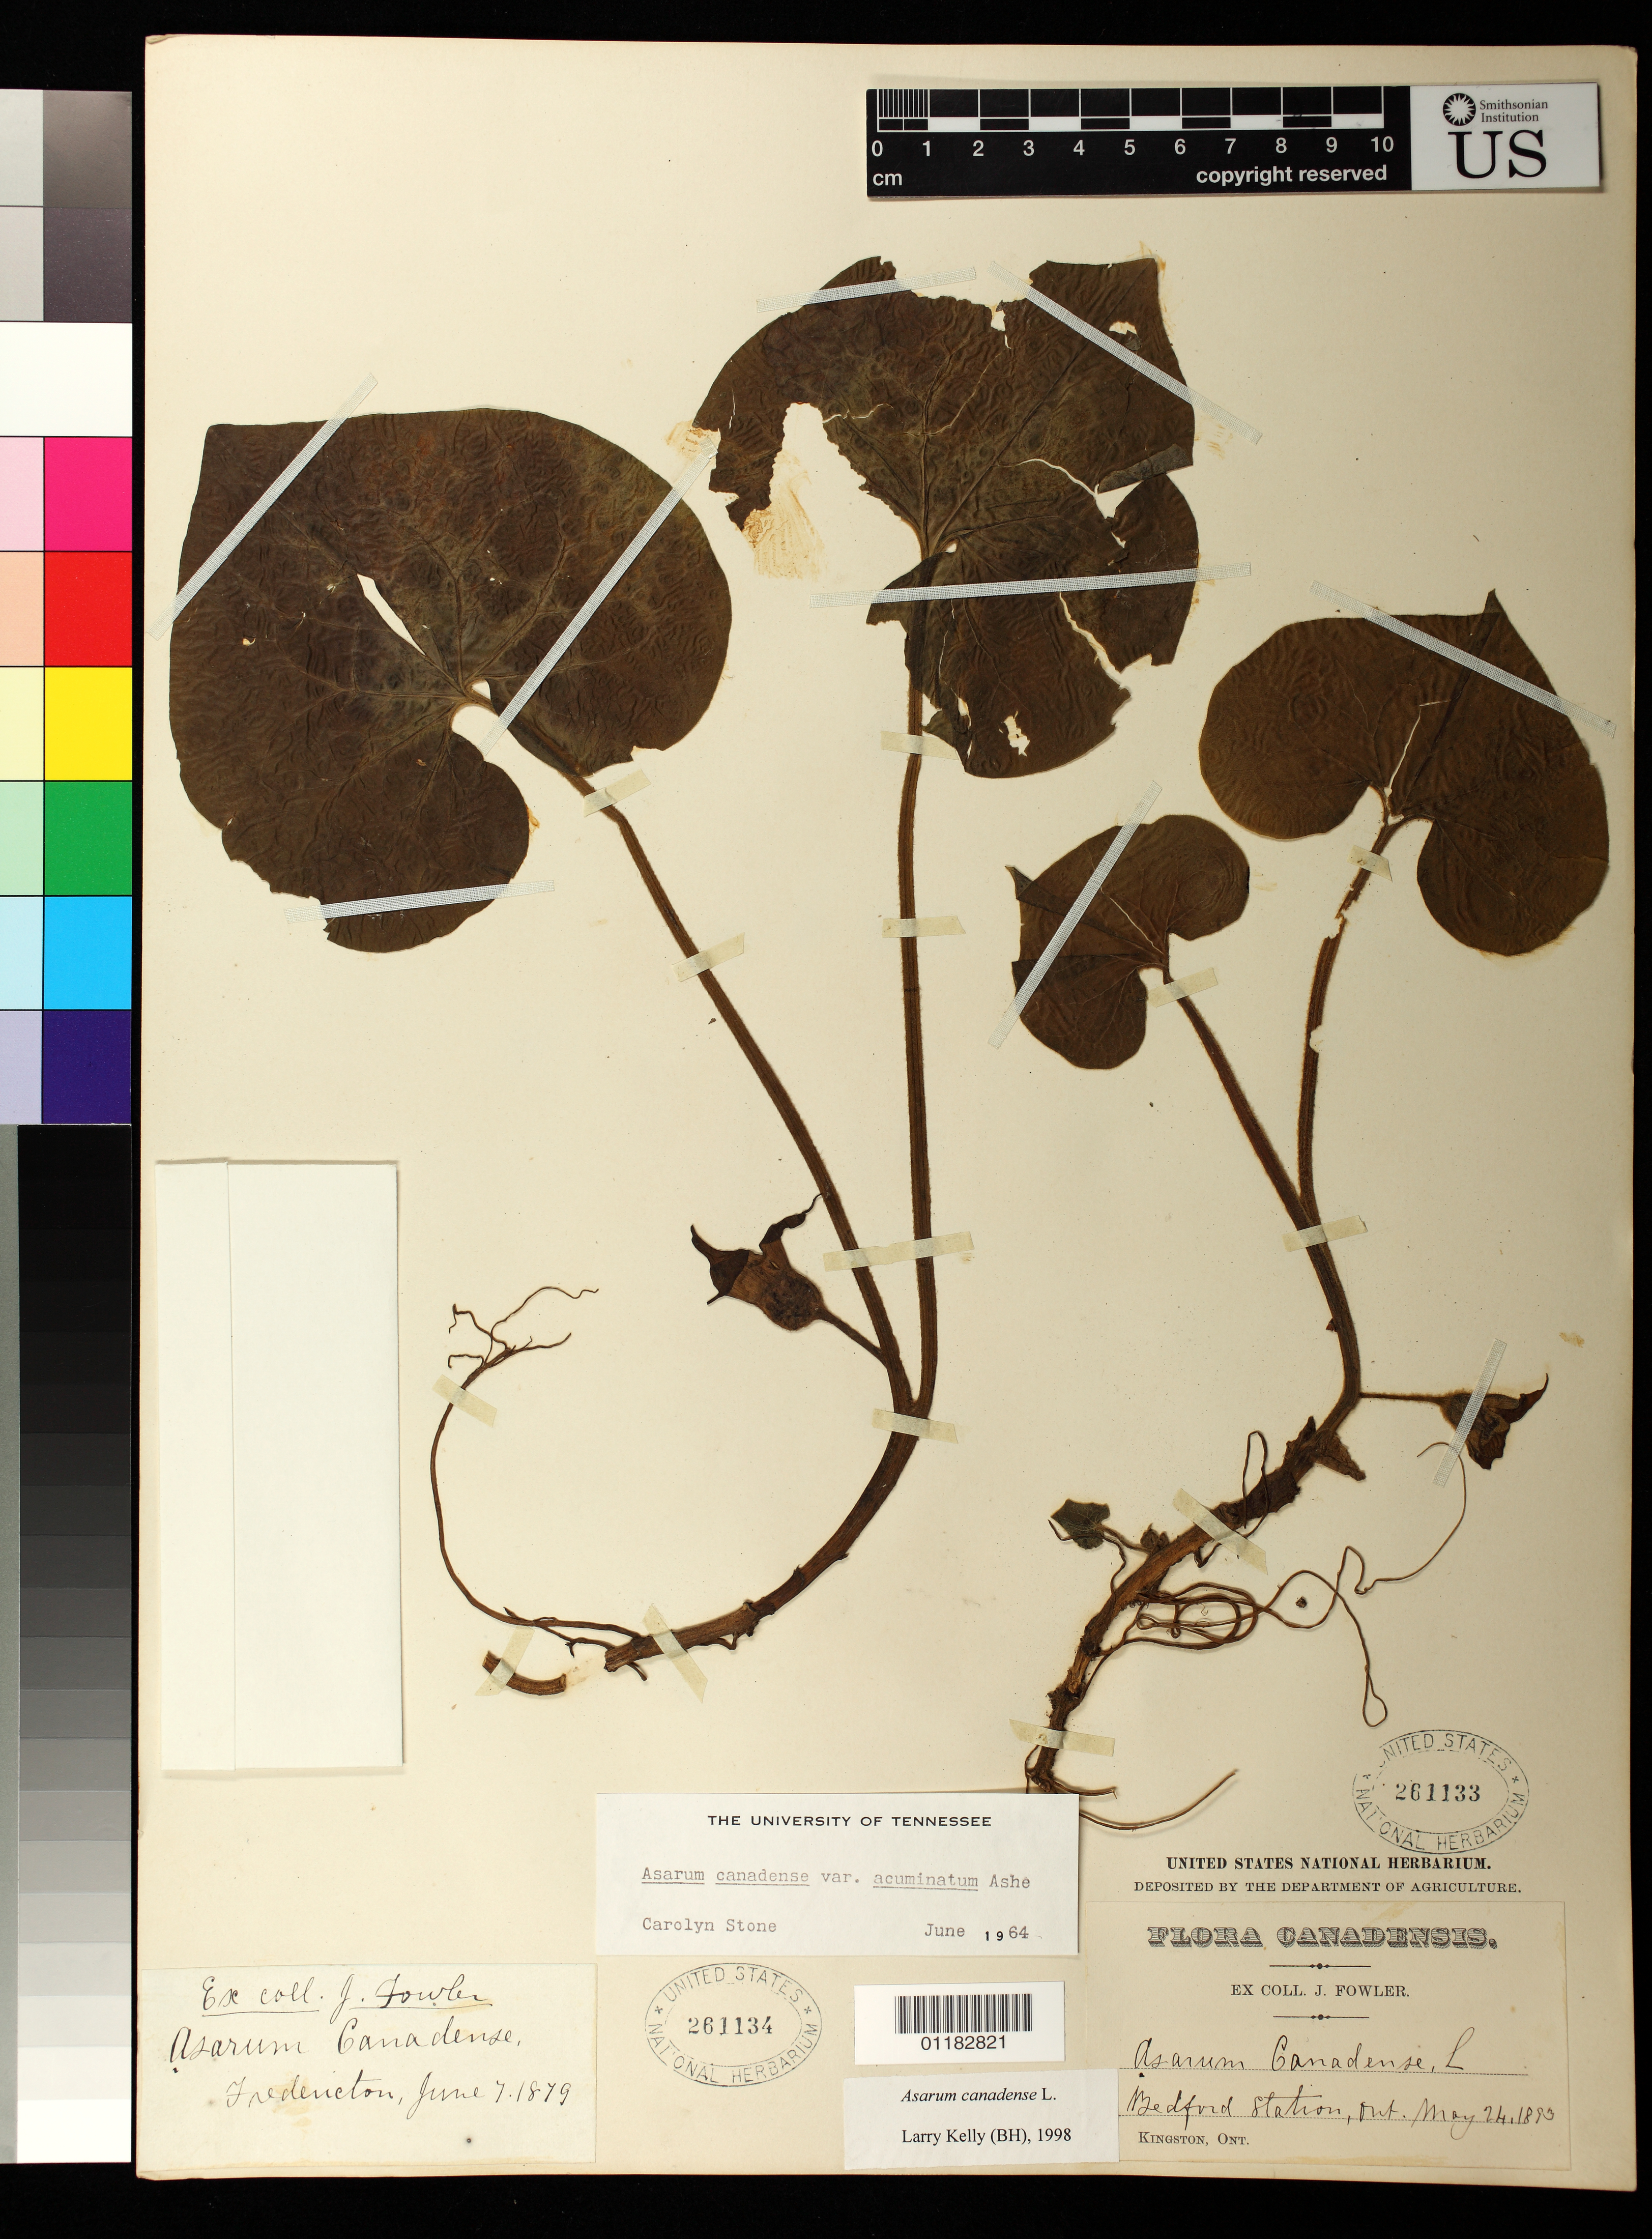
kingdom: Plantae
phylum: Tracheophyta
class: Magnoliopsida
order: Piperales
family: Aristolochiaceae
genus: Asarum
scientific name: Asarum canadense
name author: L.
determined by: Kelly, Larry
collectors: J. P. Fowler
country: Canada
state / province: Ontario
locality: Bedford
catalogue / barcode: US 261133